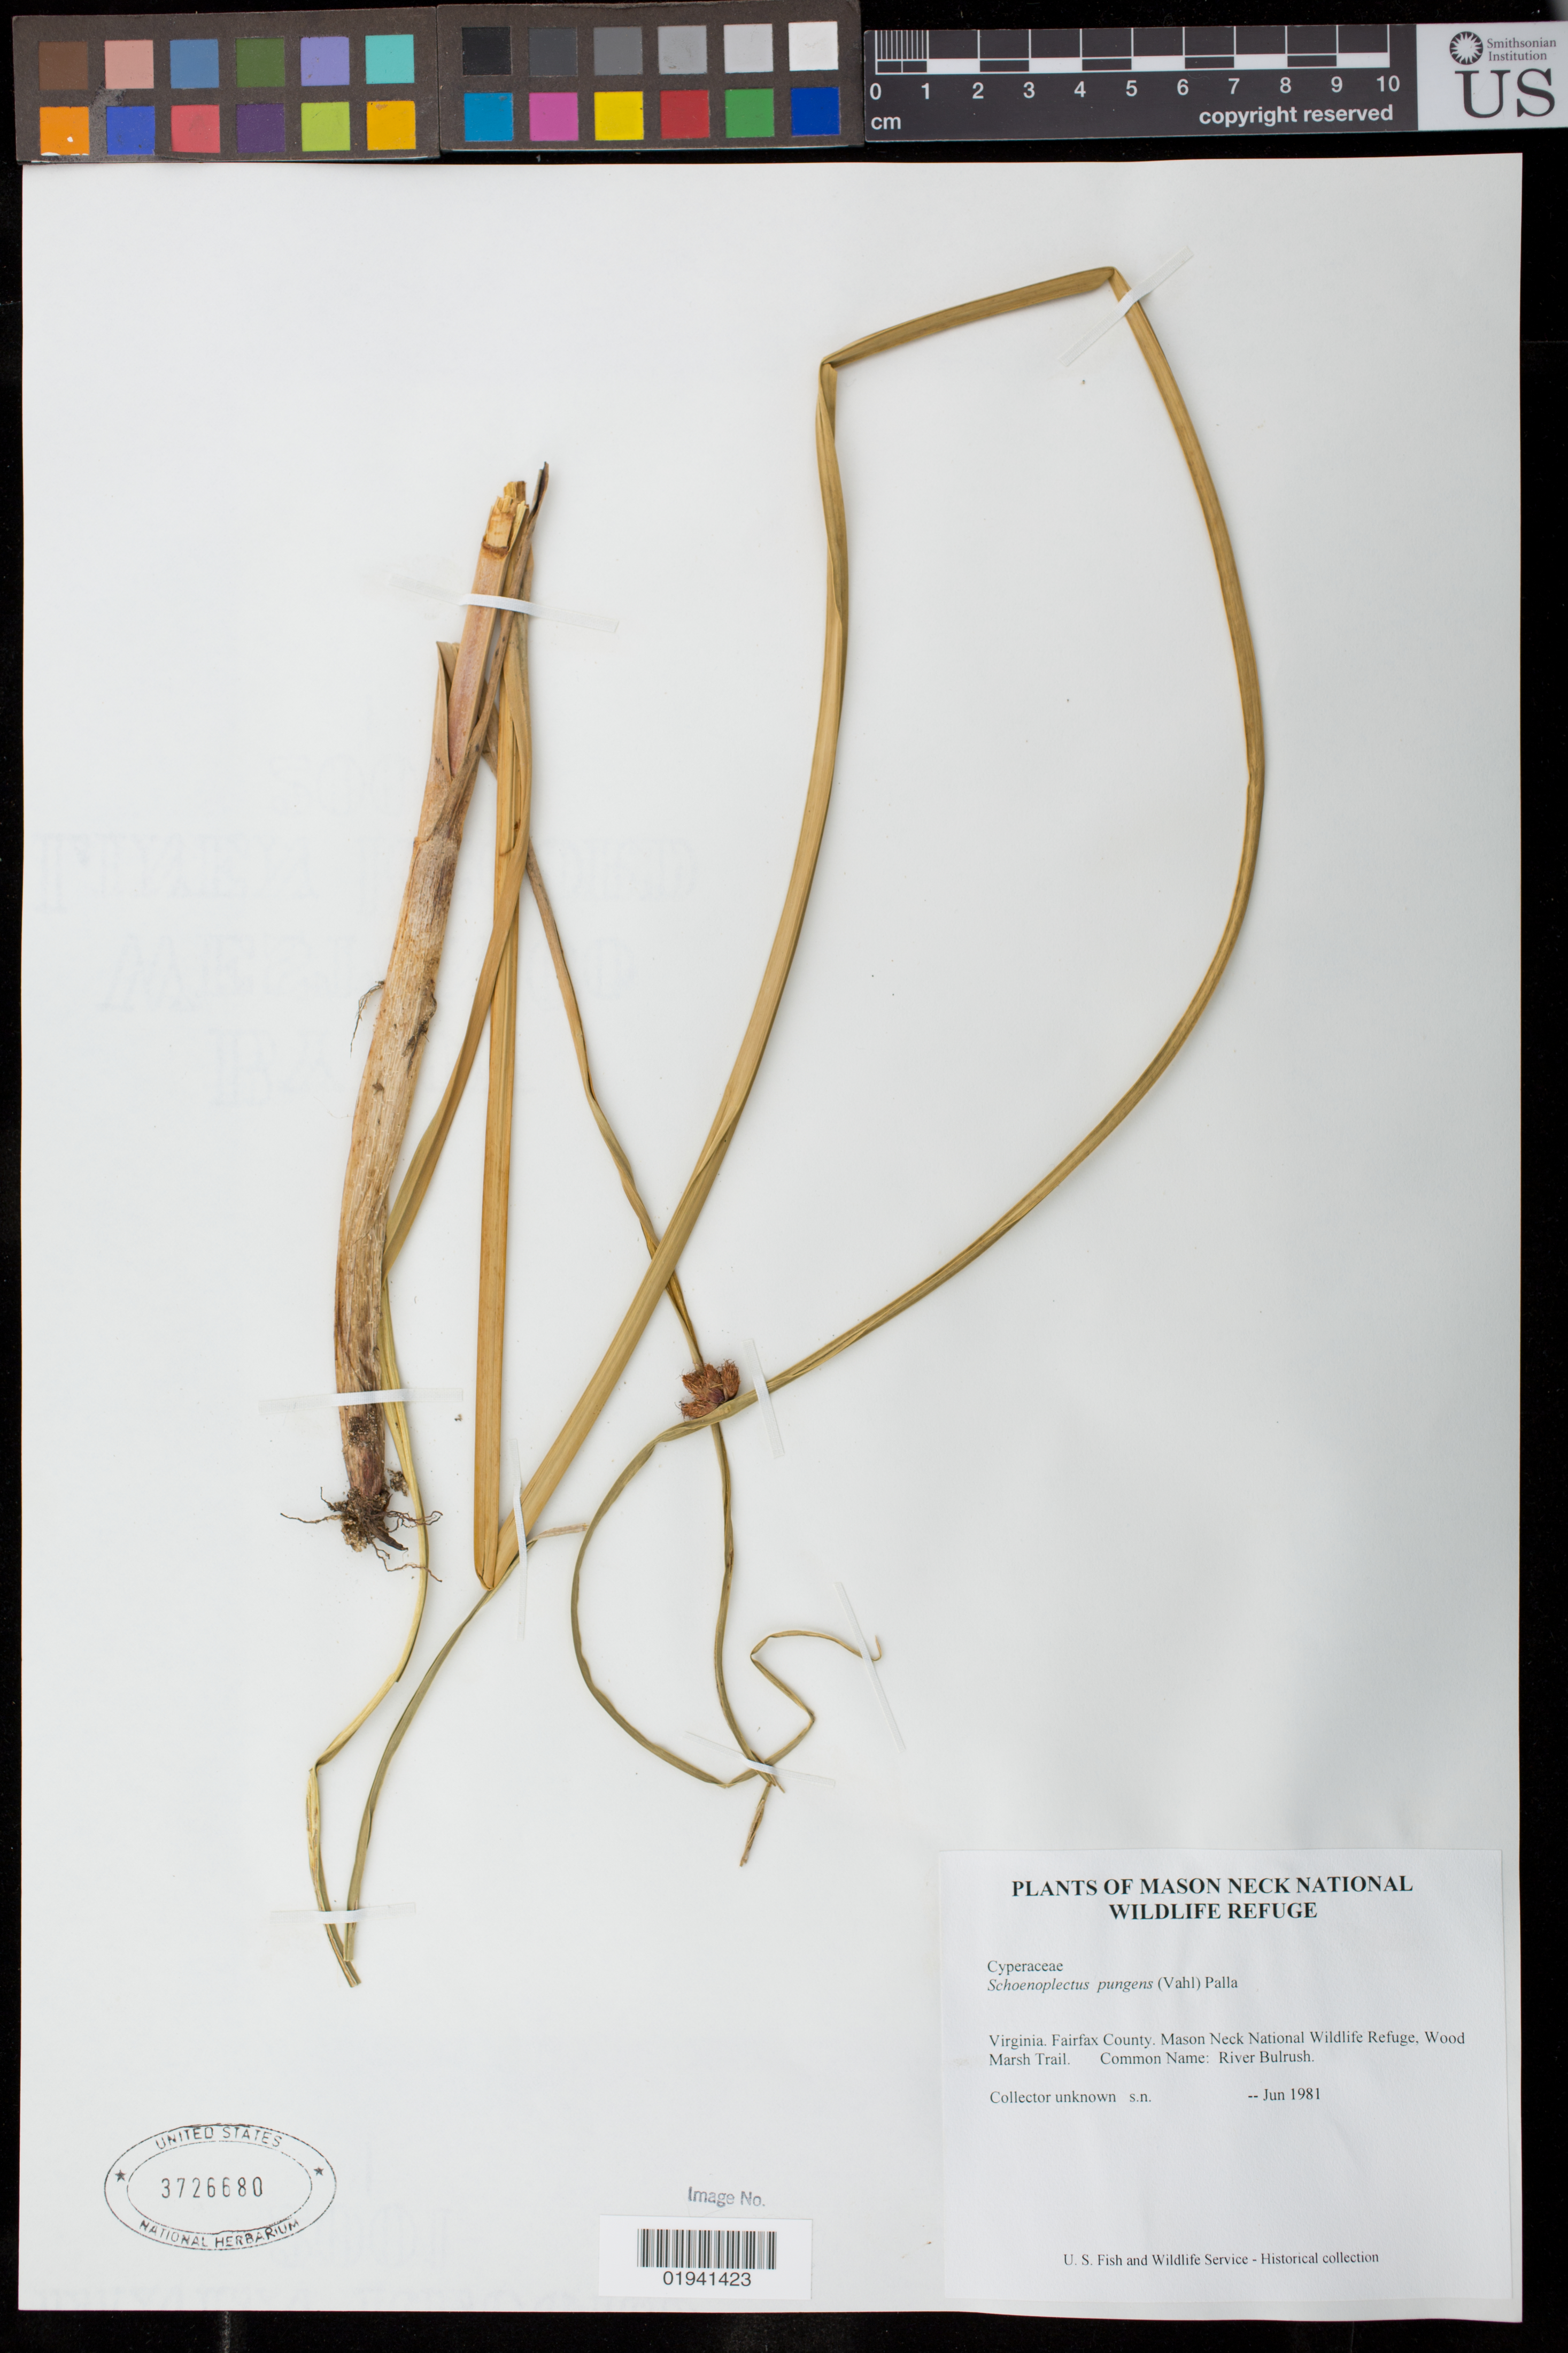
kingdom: Plantae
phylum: Tracheophyta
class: Liliopsida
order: Poales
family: Cyperaceae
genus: Schoenoplectus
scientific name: Schoenoplectus pungens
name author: (Vahl) Palla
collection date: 1981-06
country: United States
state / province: Virginia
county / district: Fairfax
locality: Mason Neck National Wildlife Refuge, Wood Marsh Trail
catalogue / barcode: US 3726680